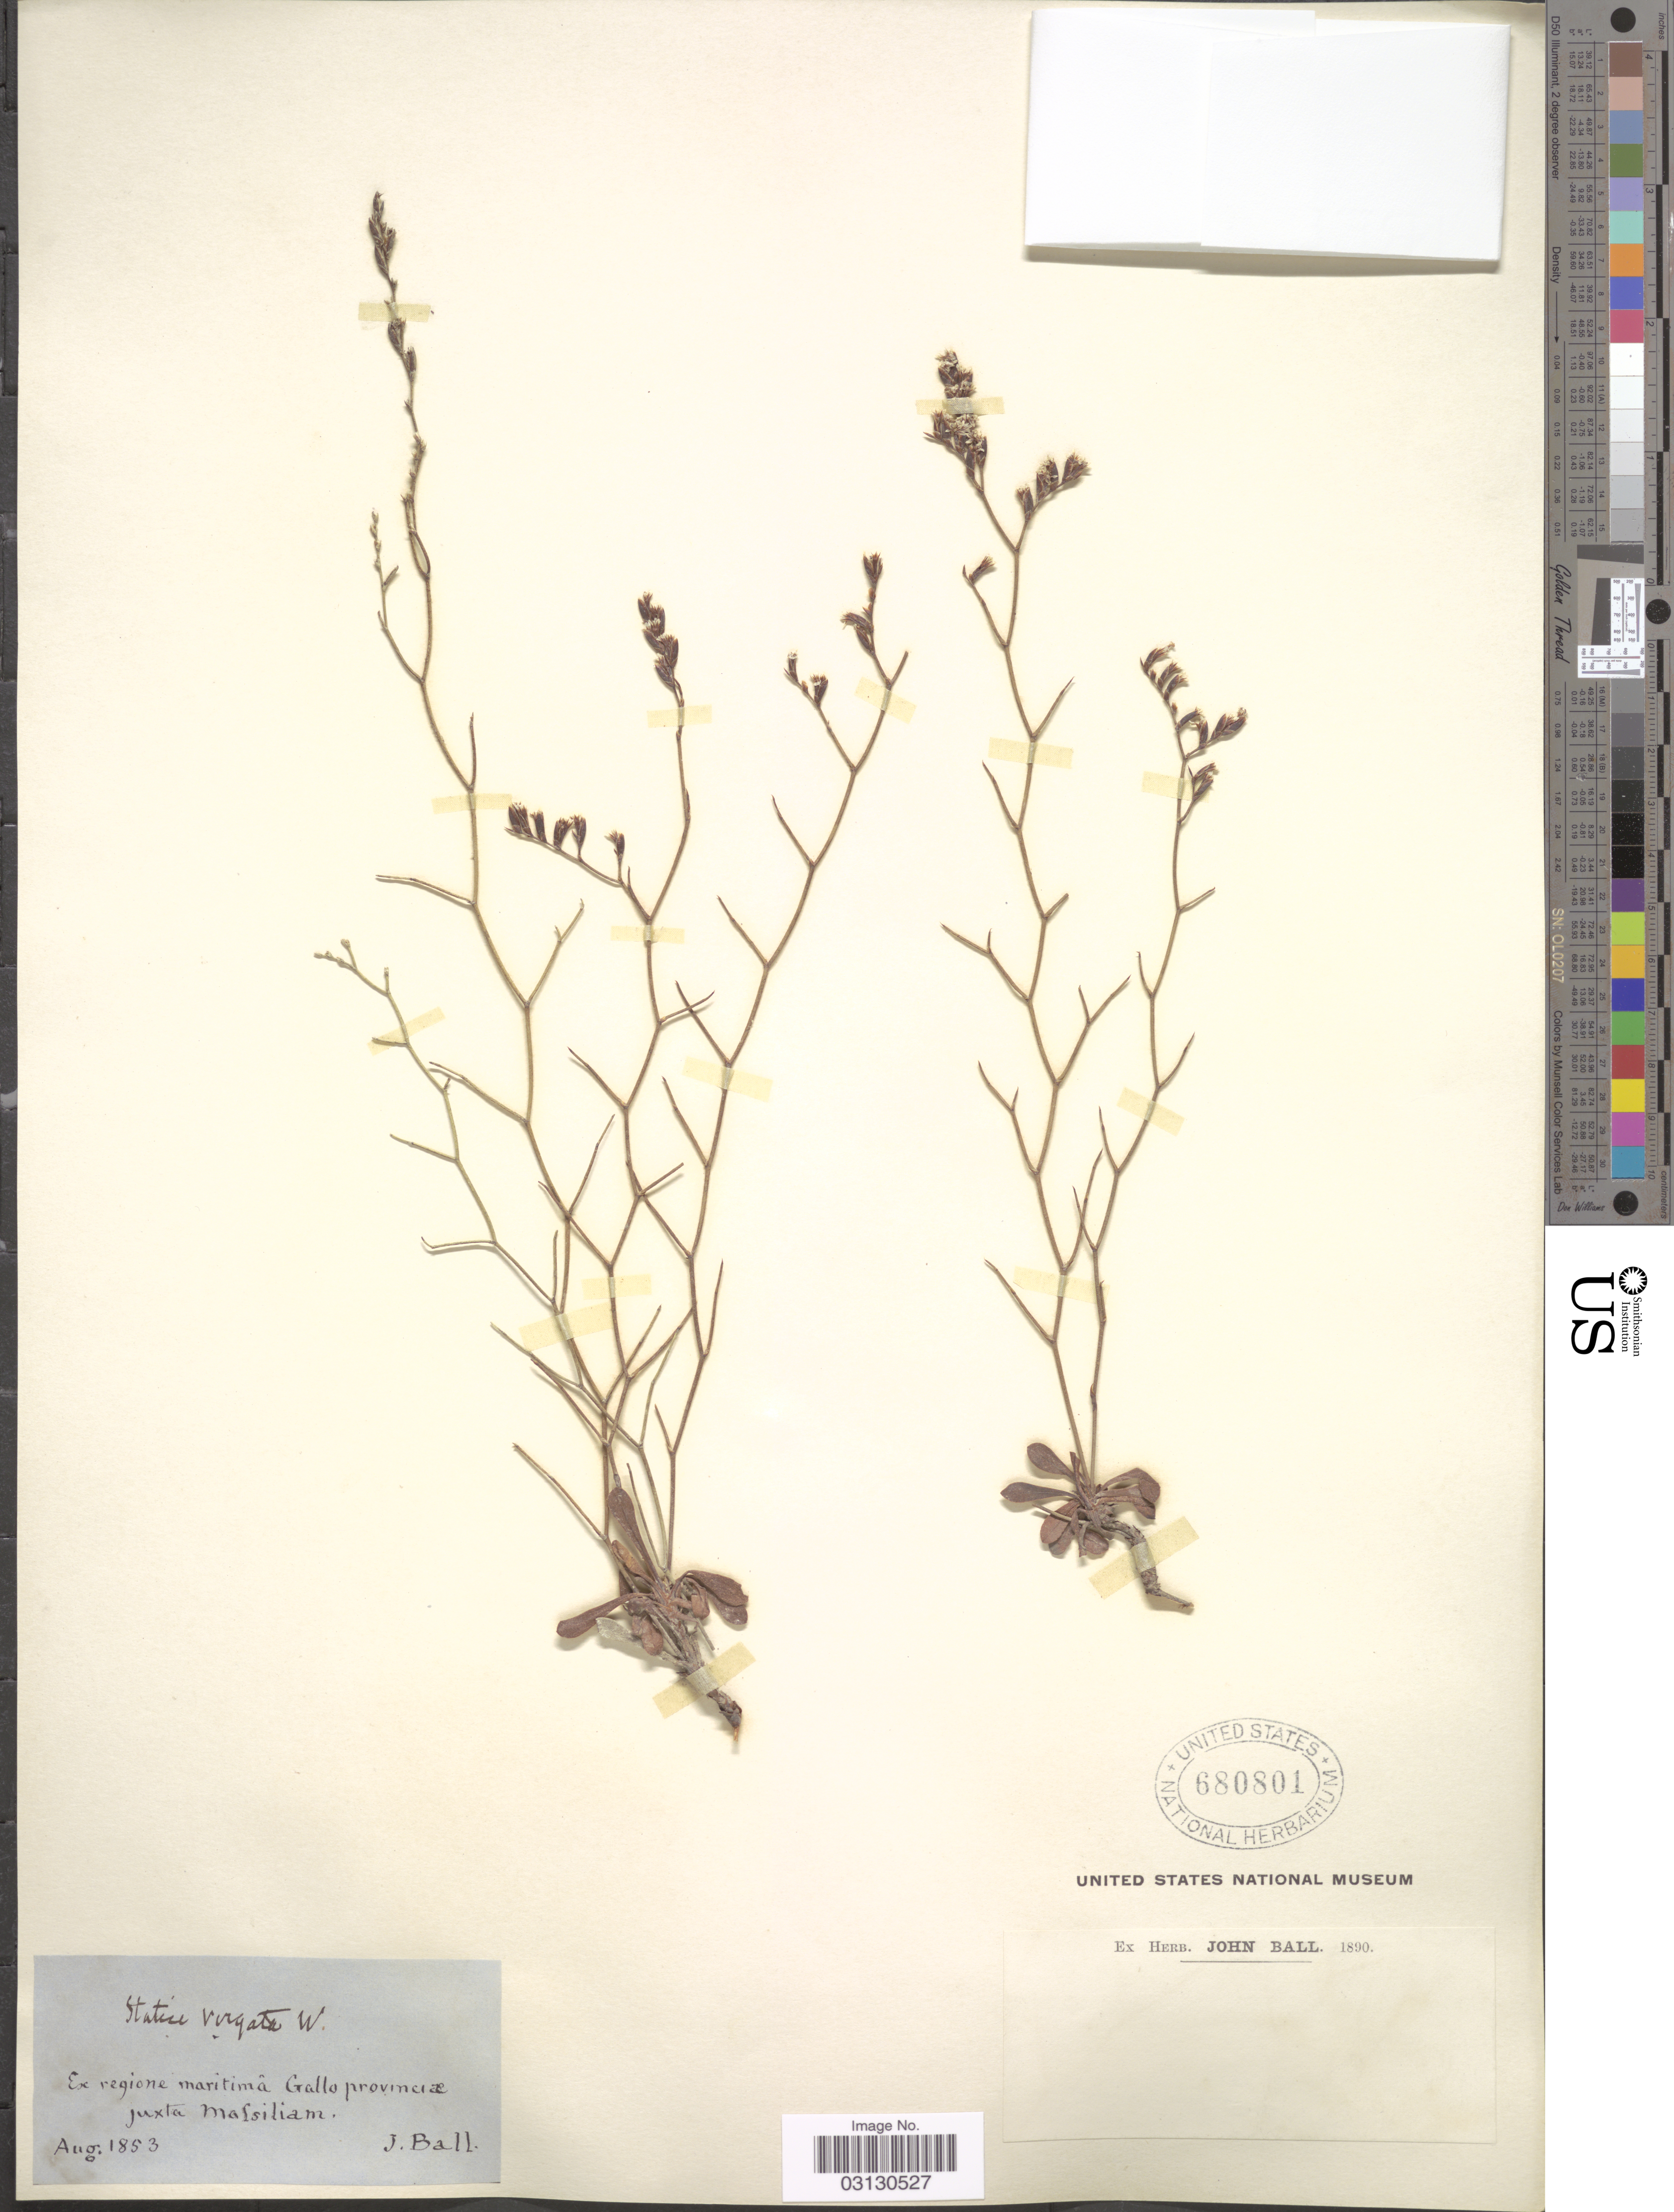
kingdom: Plantae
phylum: Tracheophyta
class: Magnoliopsida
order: Caryophyllales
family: Plumbaginaceae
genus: Limonium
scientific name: Limonium virgatum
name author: (Willd.) Fourr.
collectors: J. Ball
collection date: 1853-08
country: France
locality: Ex regione maritima Gallo provinciæ juxta Malsiliam.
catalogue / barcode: US 680801